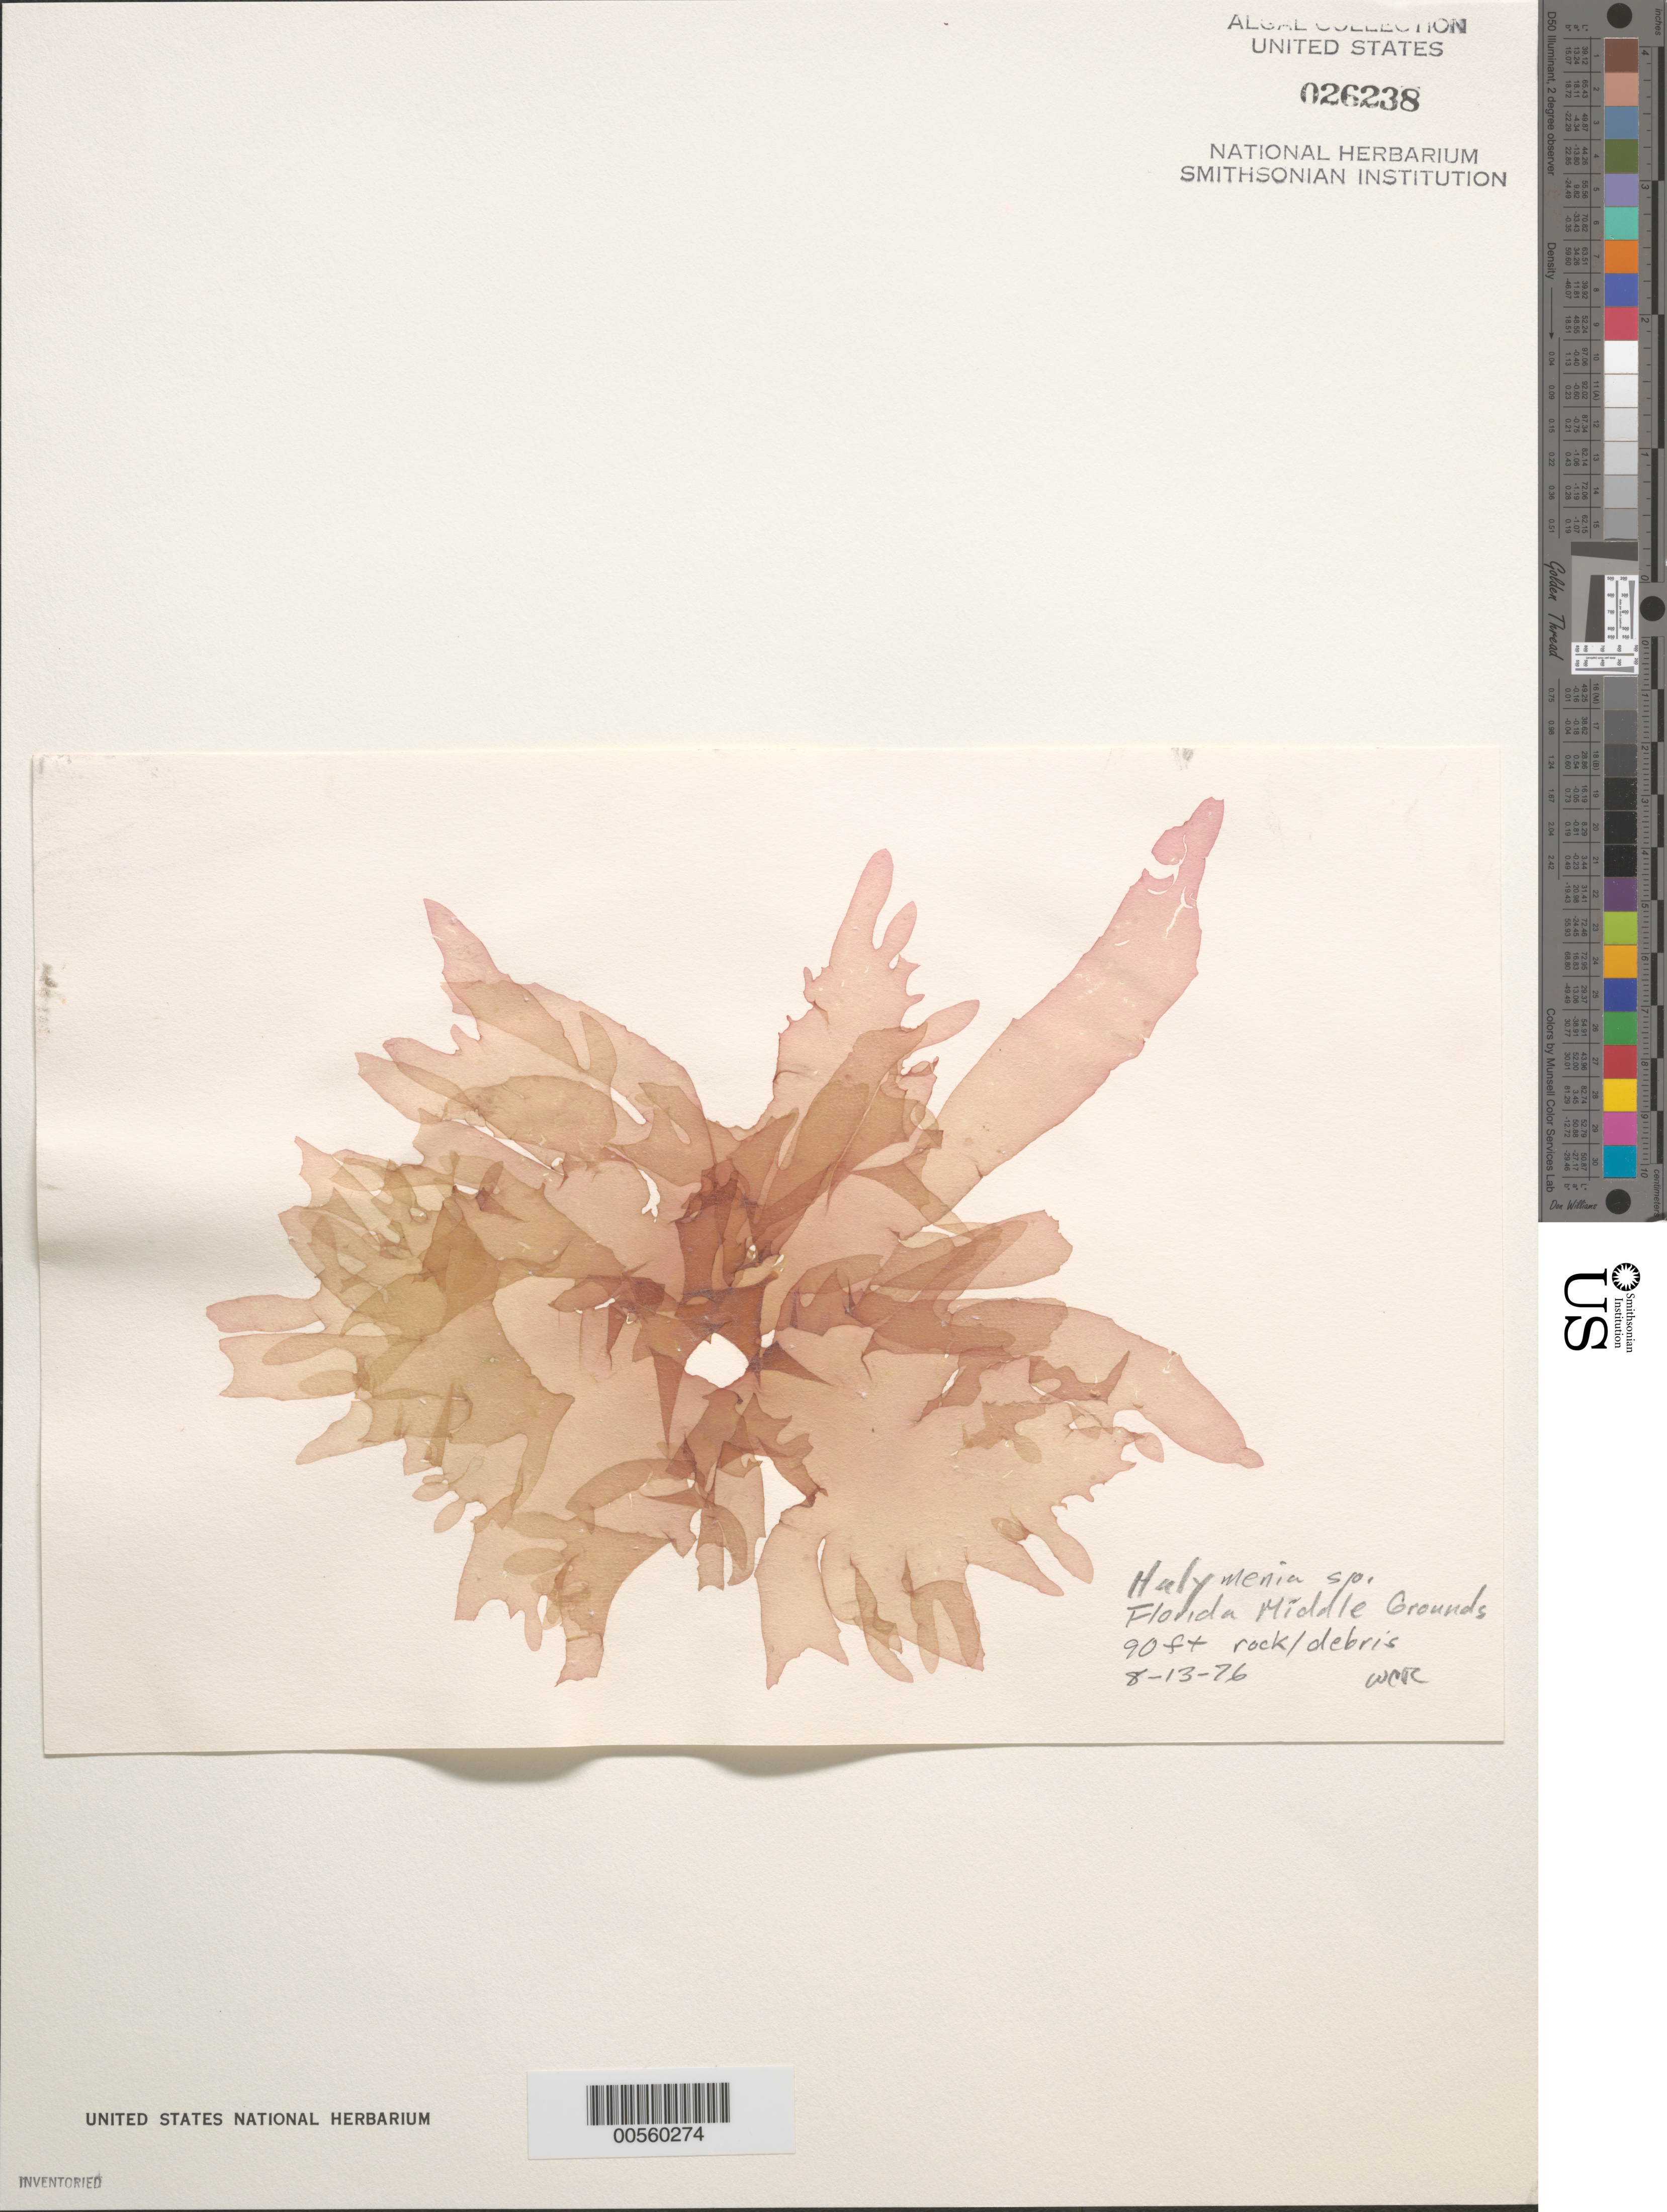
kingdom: Plantae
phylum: Rhodophyta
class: Florideophyceae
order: Halymeniales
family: Halymeniaceae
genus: Halymenia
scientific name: Halymenia sp.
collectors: W. C. Roth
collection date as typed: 13 Aug 1976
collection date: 1976-08-13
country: United States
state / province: Florida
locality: Florida Middle Grounds, Gulf of Mexico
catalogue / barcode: US 26238